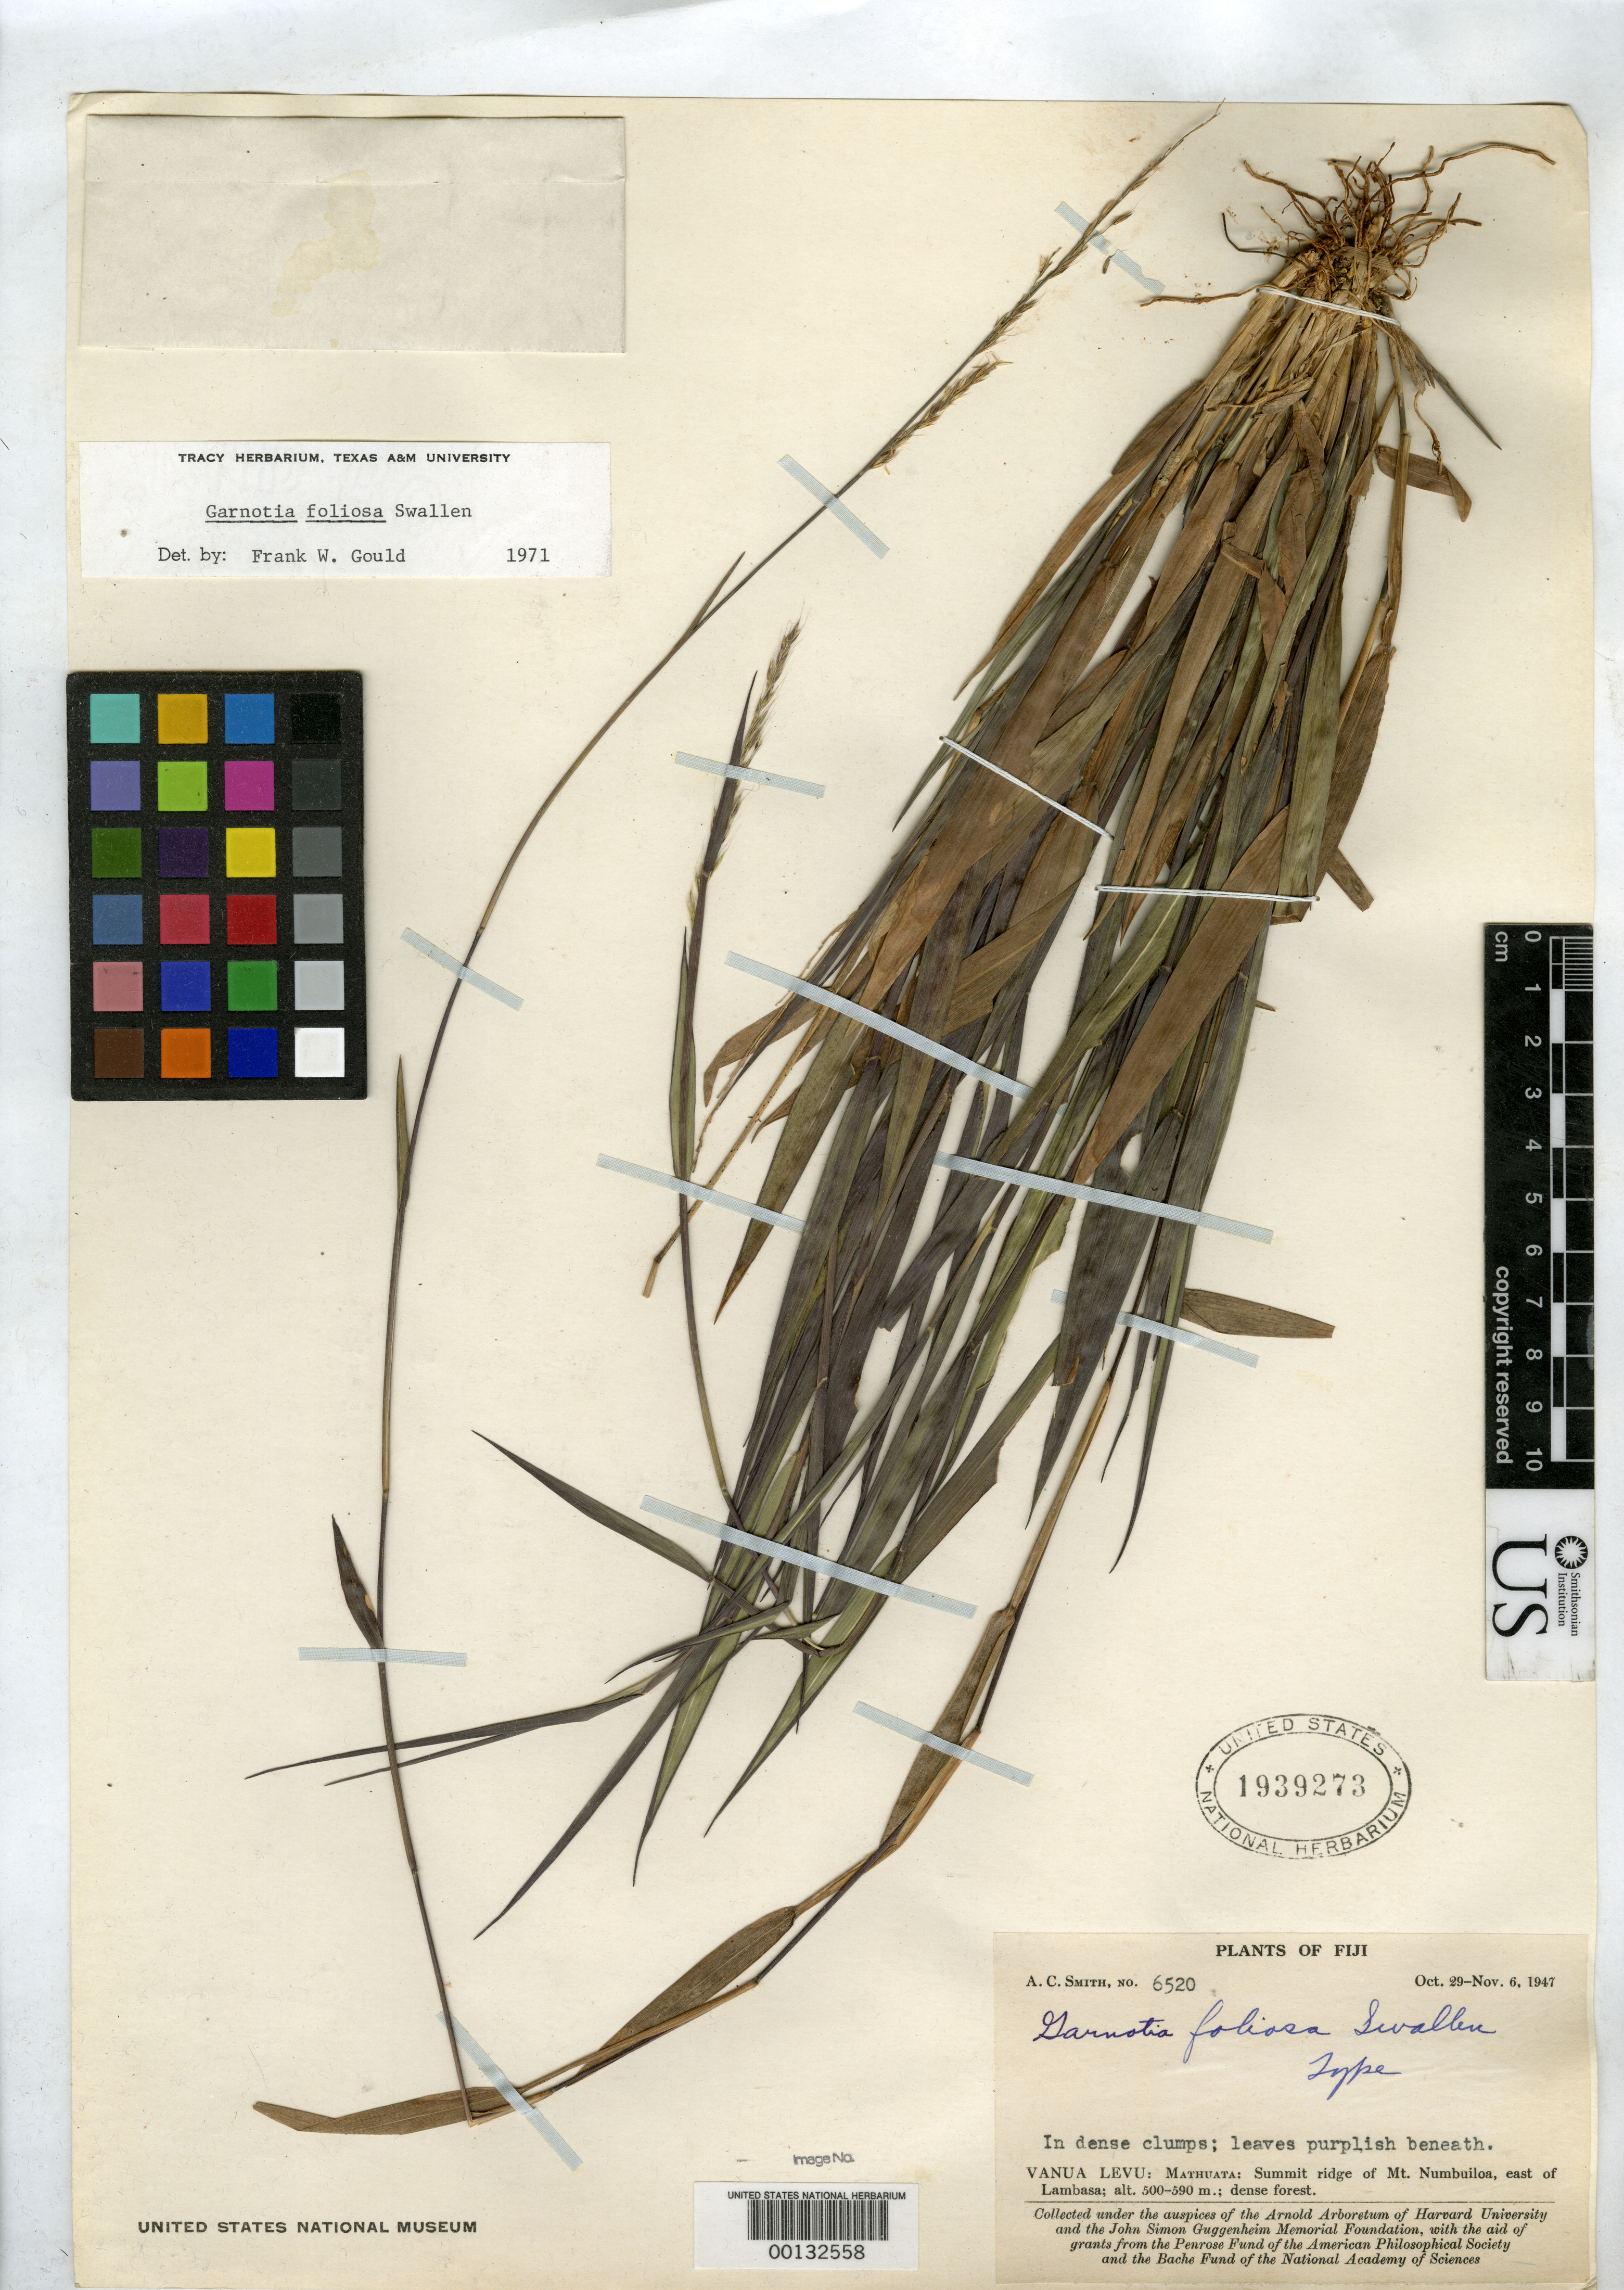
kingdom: Plantae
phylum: Tracheophyta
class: Liliopsida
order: Poales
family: Poaceae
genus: Garnotia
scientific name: Garnotia foliosa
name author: Swallen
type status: Holotype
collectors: A. C. Smith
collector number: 6520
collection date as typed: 06 Nov 1947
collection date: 1947-11-06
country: Fiji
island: Macuata-i-wai [Mathuata-i-wai]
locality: Summit ridge of Mt. Numbuiloa. [Vanua Levu Is.]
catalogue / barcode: US 1939273